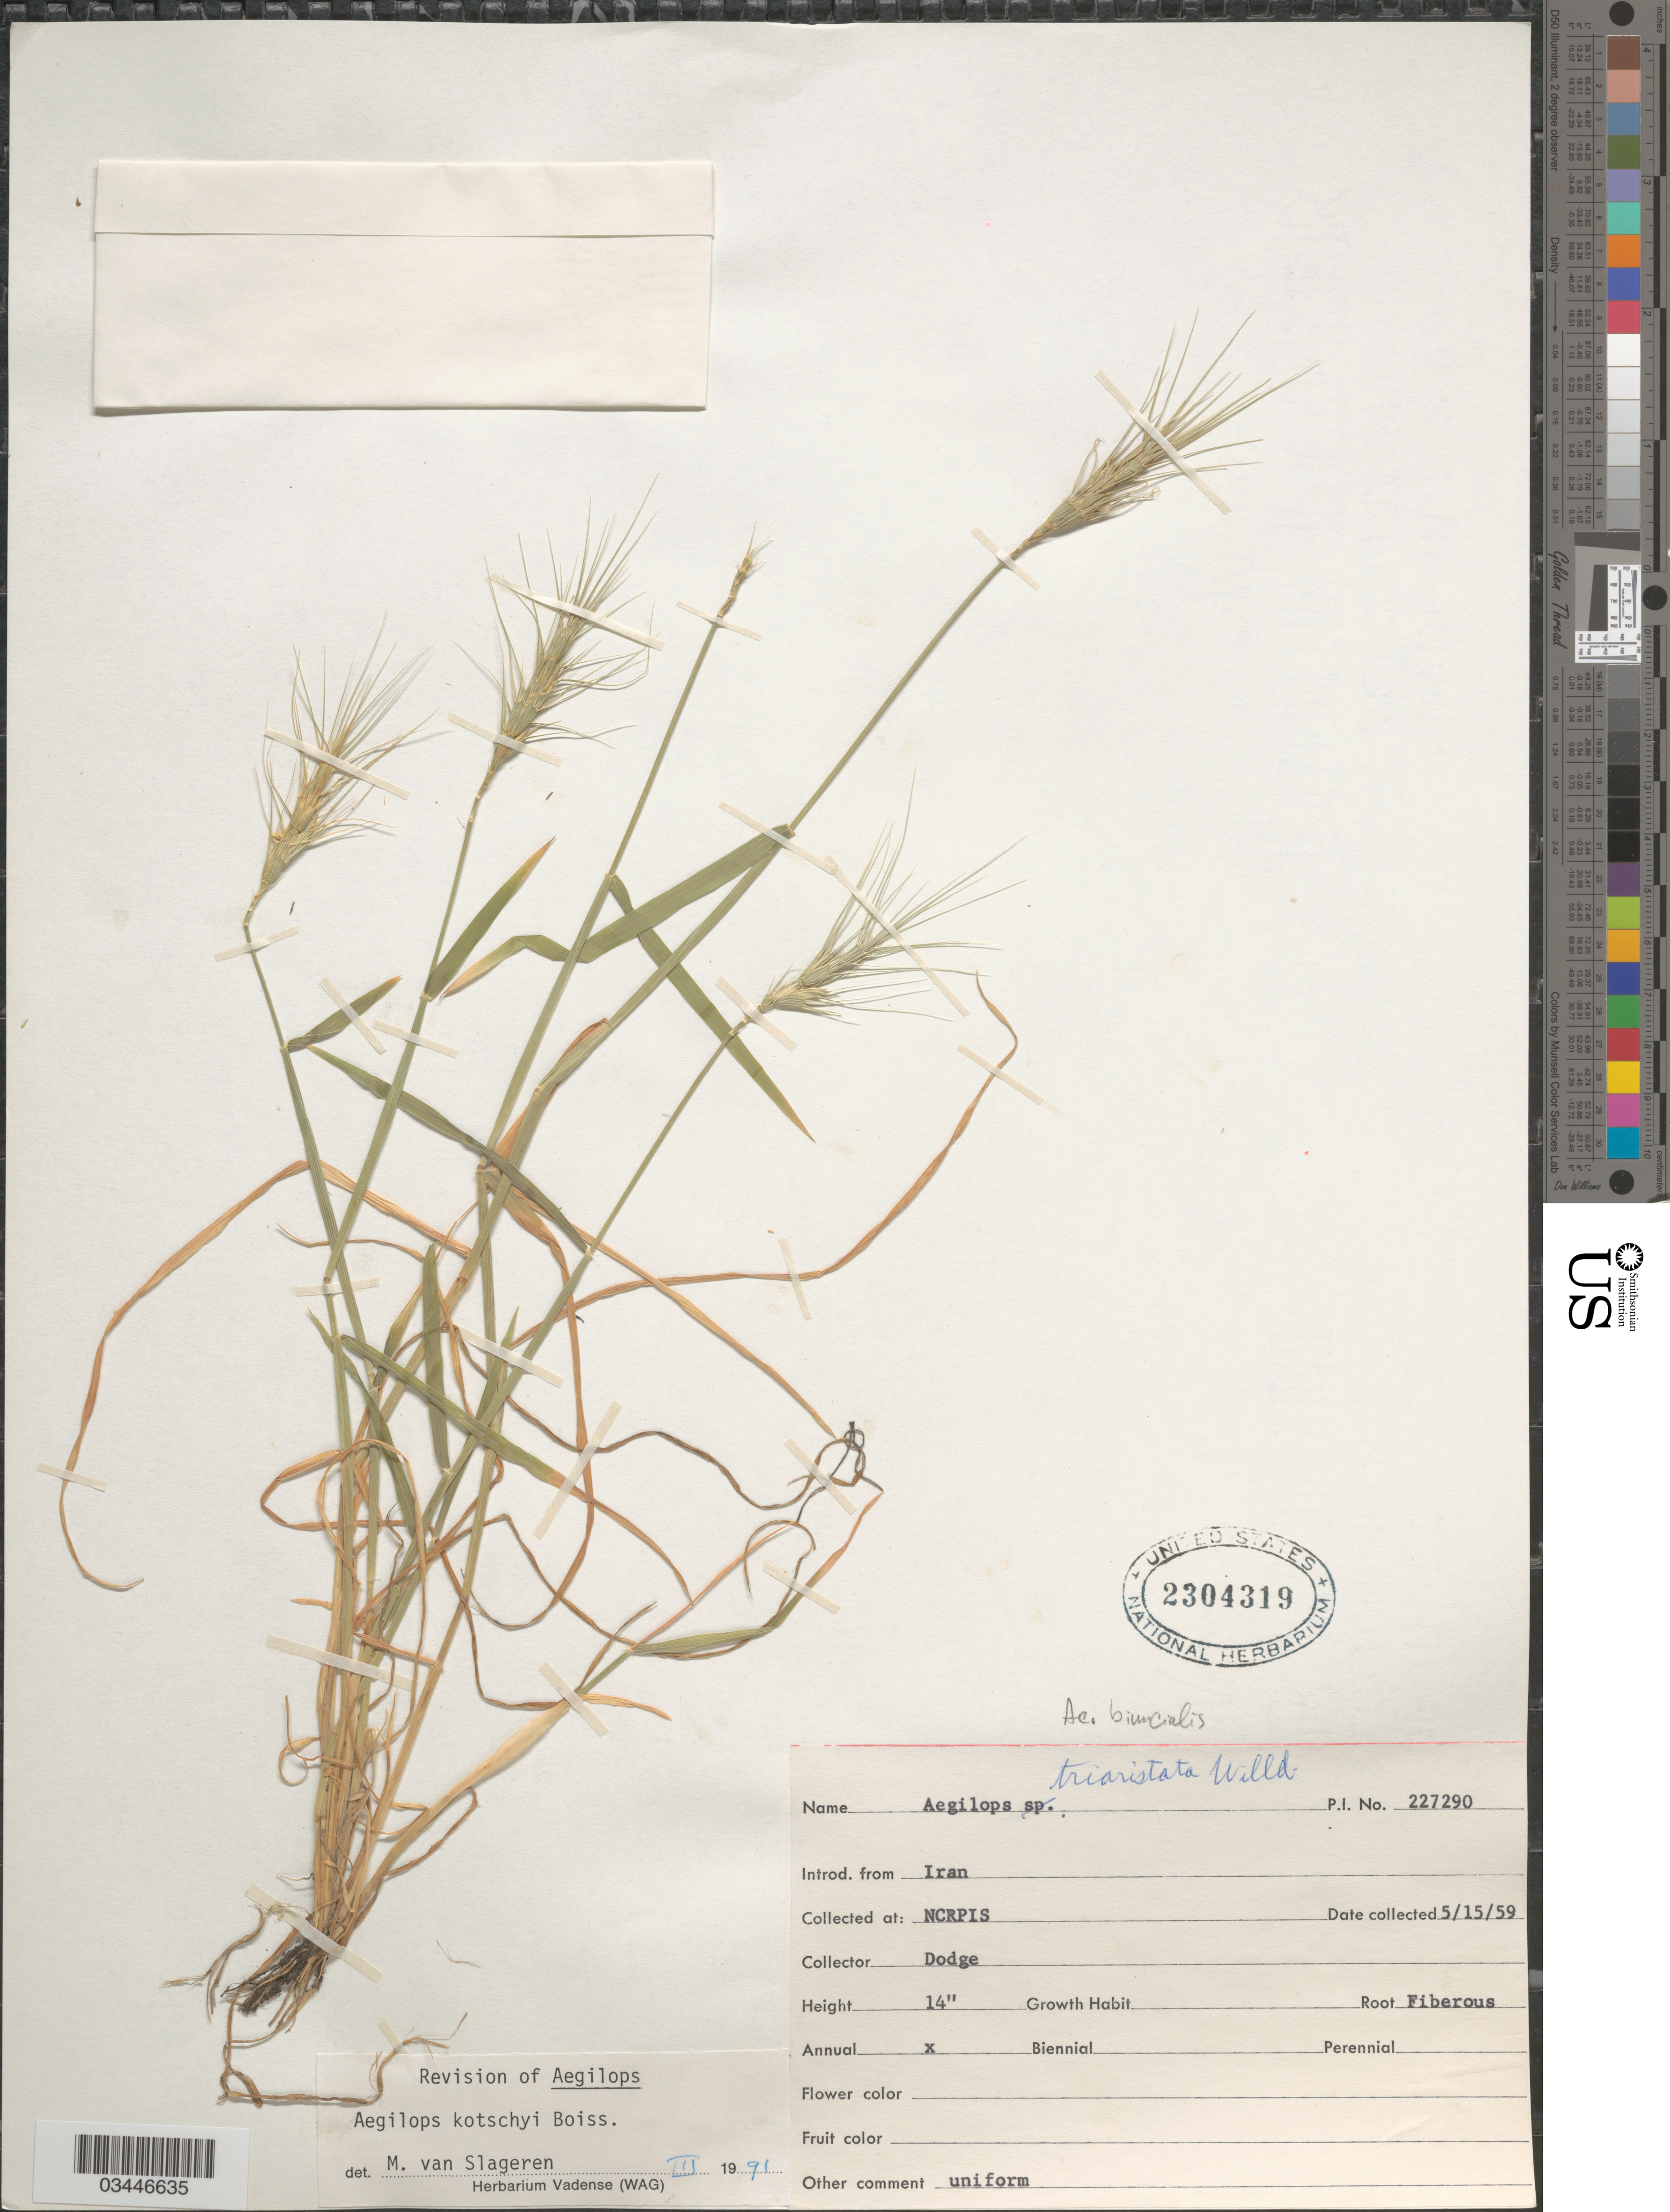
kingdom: Plantae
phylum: Tracheophyta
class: Liliopsida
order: Poales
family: Poaceae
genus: Aegilops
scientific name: Aegilops kotschyi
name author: Boiss.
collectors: -. Dodge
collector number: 227290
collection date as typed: Transcribed d/m/y: 15/5/59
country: United States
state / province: Iowa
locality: NCRPIS.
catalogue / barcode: US 2304319